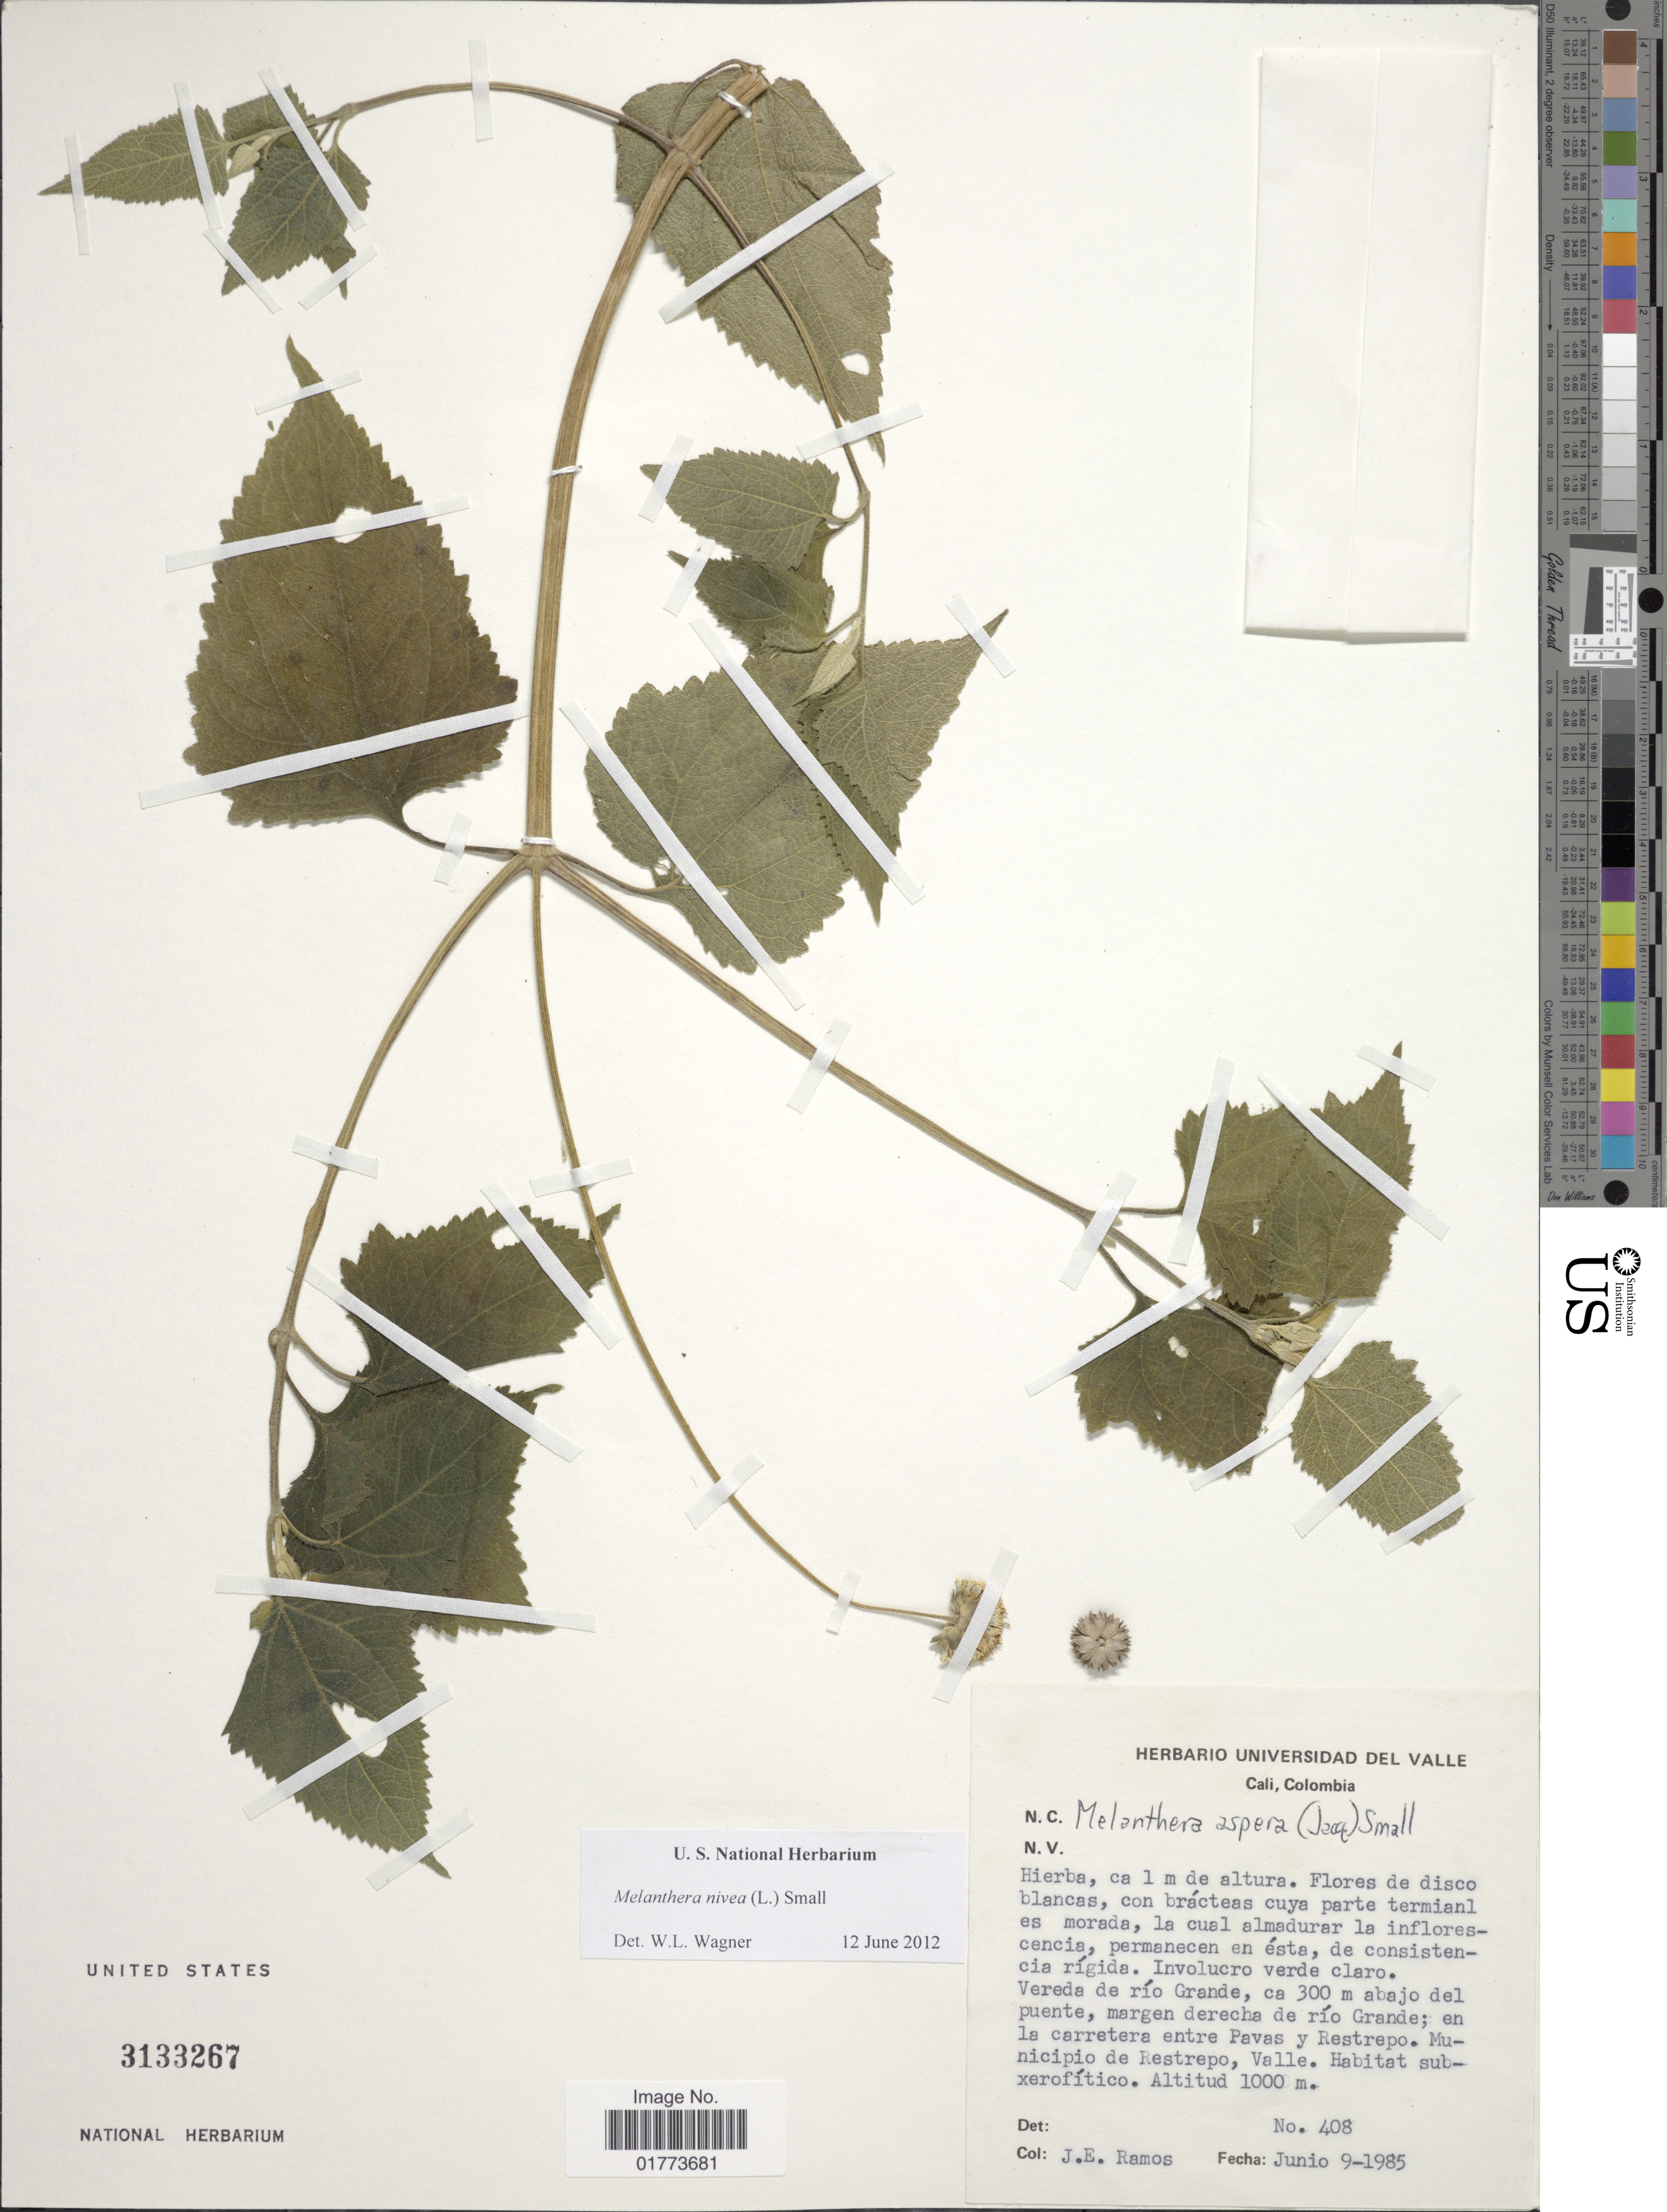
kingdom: Plantae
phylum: Tracheophyta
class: Magnoliopsida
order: Asterales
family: Asteraceae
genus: Melanthera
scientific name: Melanthera nivea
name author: (L.) Small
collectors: J. E. Ramos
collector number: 408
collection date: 1985-06-09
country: Colombia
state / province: Valle del Cauca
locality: Vereda de rio Grandem ca 300 m abajo del puente, margen derecha de rio Grande; en la carretera entre Pavas y Restrepo. Municipio de Restrepo, Valle.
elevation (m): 1000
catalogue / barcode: US 3133267